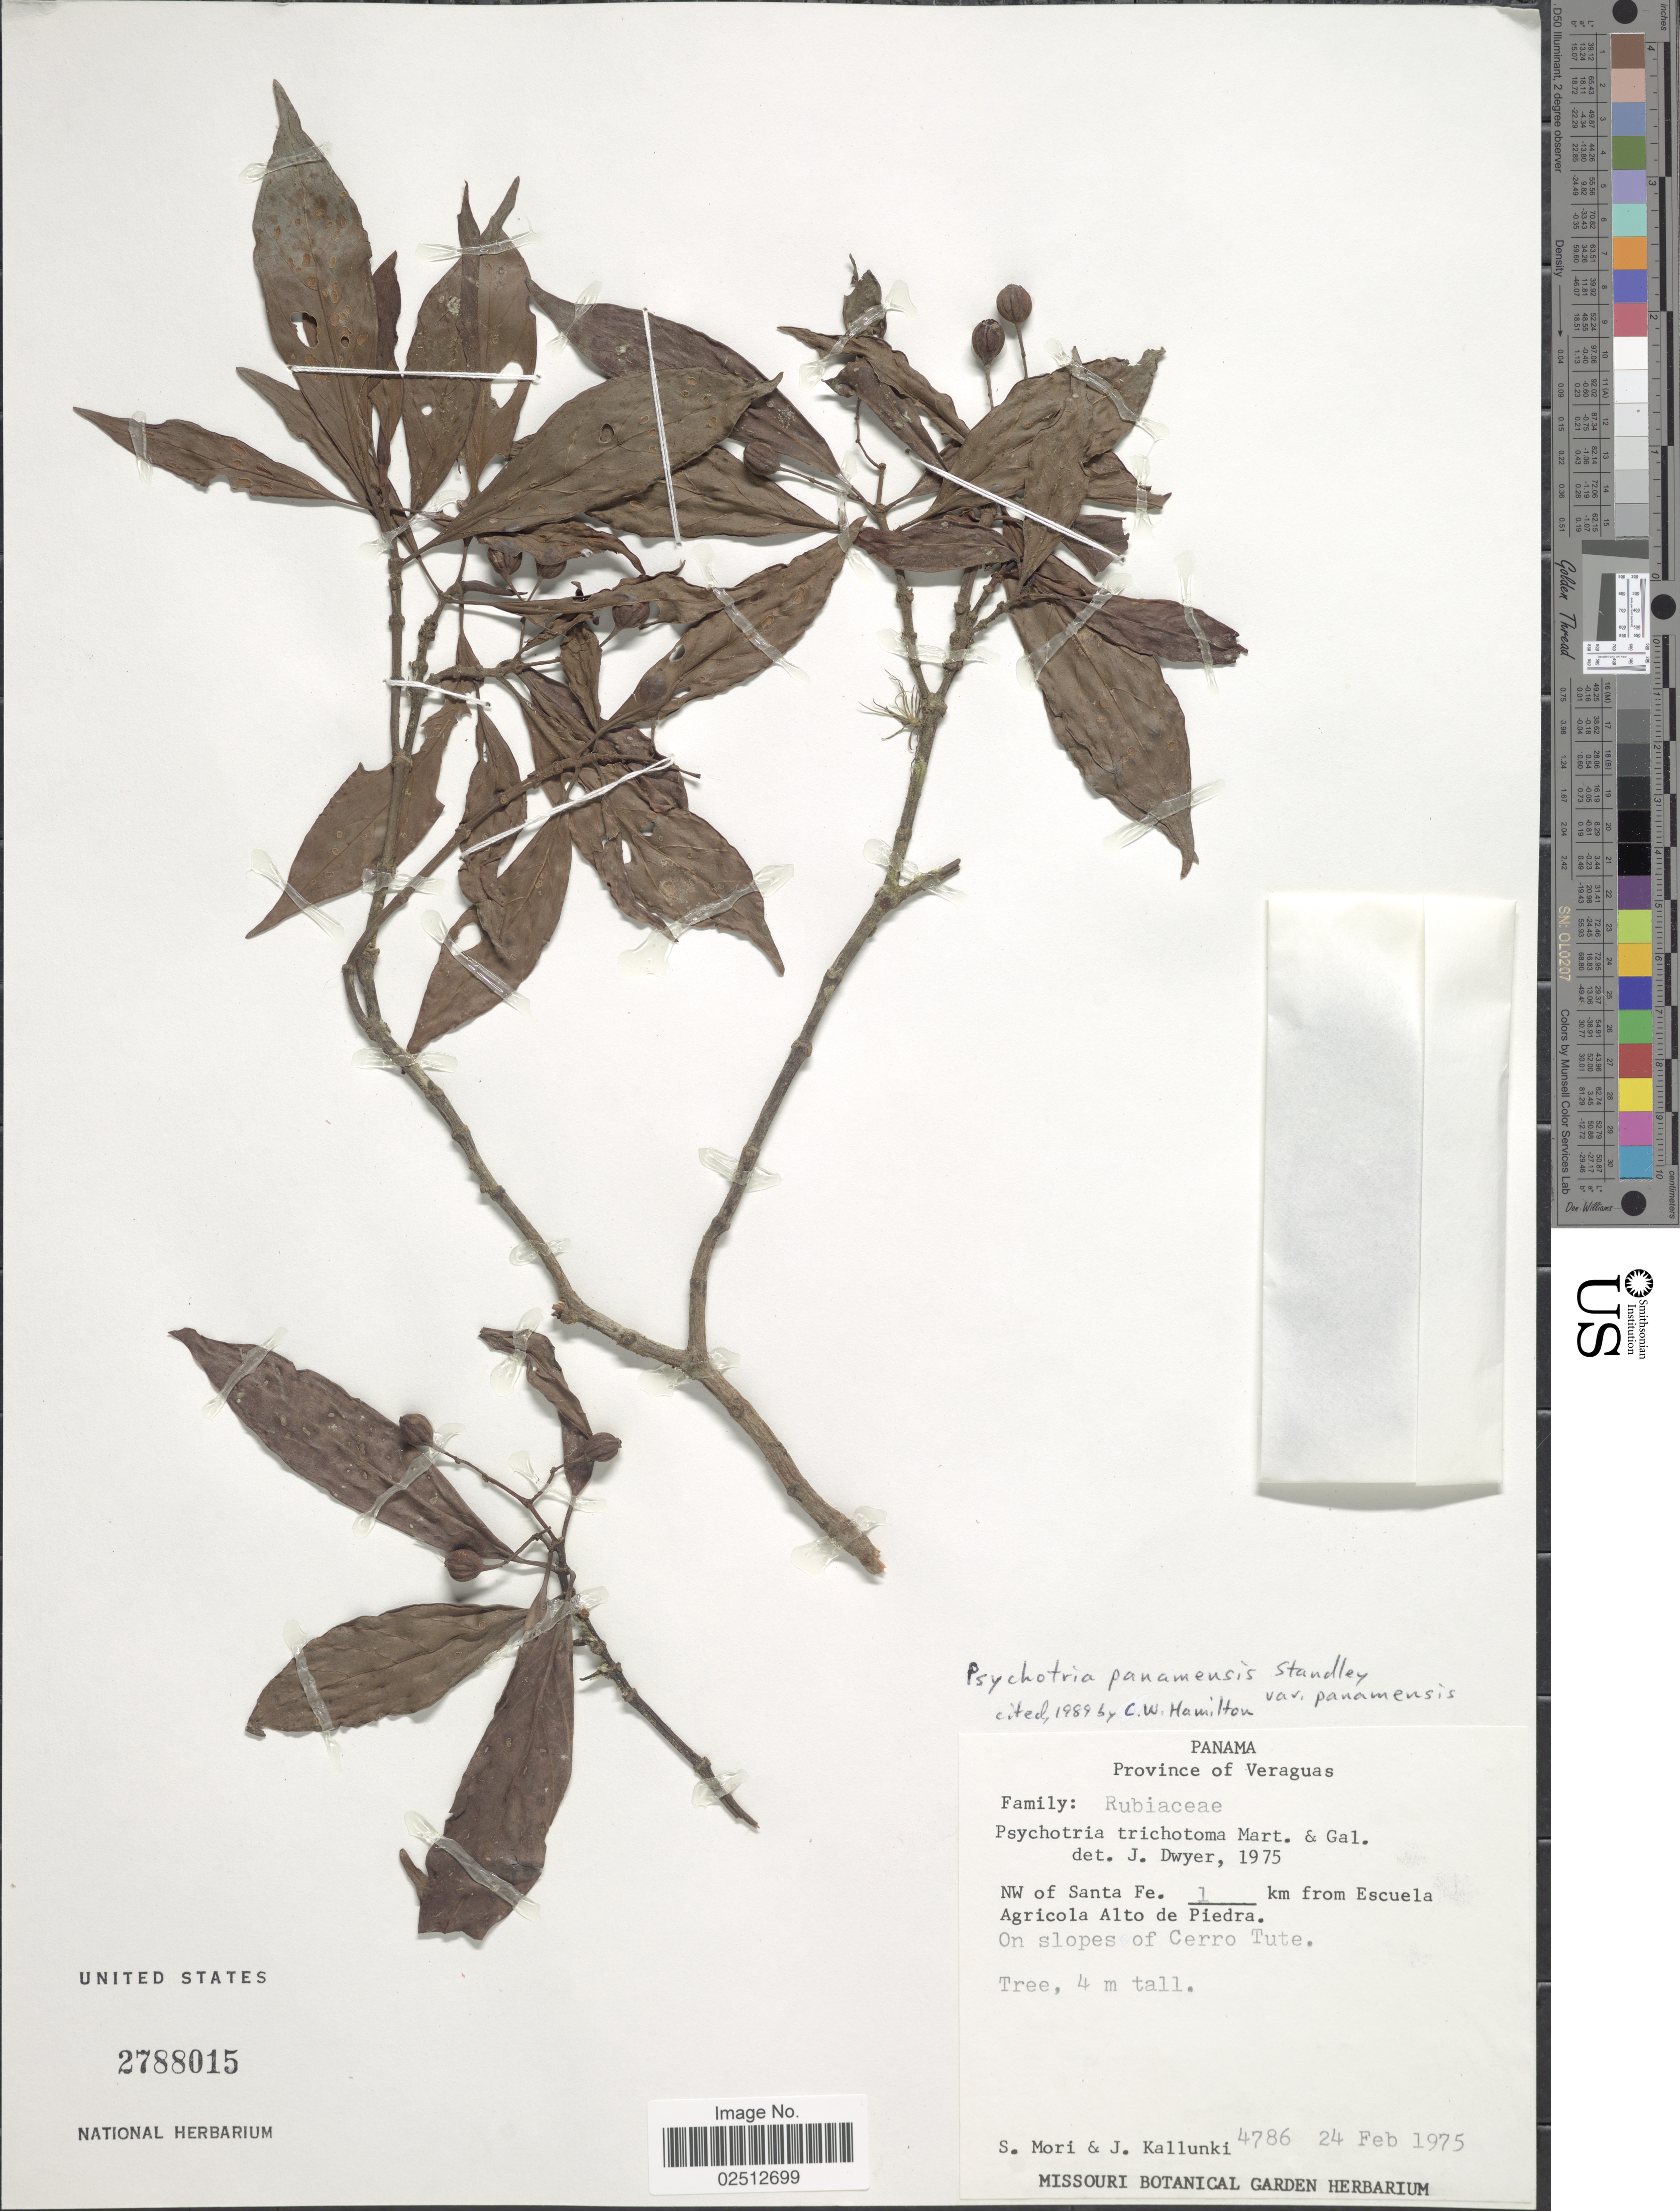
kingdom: Plantae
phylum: Tracheophyta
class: Magnoliopsida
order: Gentianales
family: Rubiaceae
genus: Psychotria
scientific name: Psychotria panamensis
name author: Standl.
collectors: S. Mori & J. Kallunki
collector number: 4786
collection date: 1975-02-24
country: Panama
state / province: Veraguas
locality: NW of Sante Fe. 1 km from Escuela Agricola Alto de Piedra, On slopes of Cerro Tute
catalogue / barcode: US 2788015